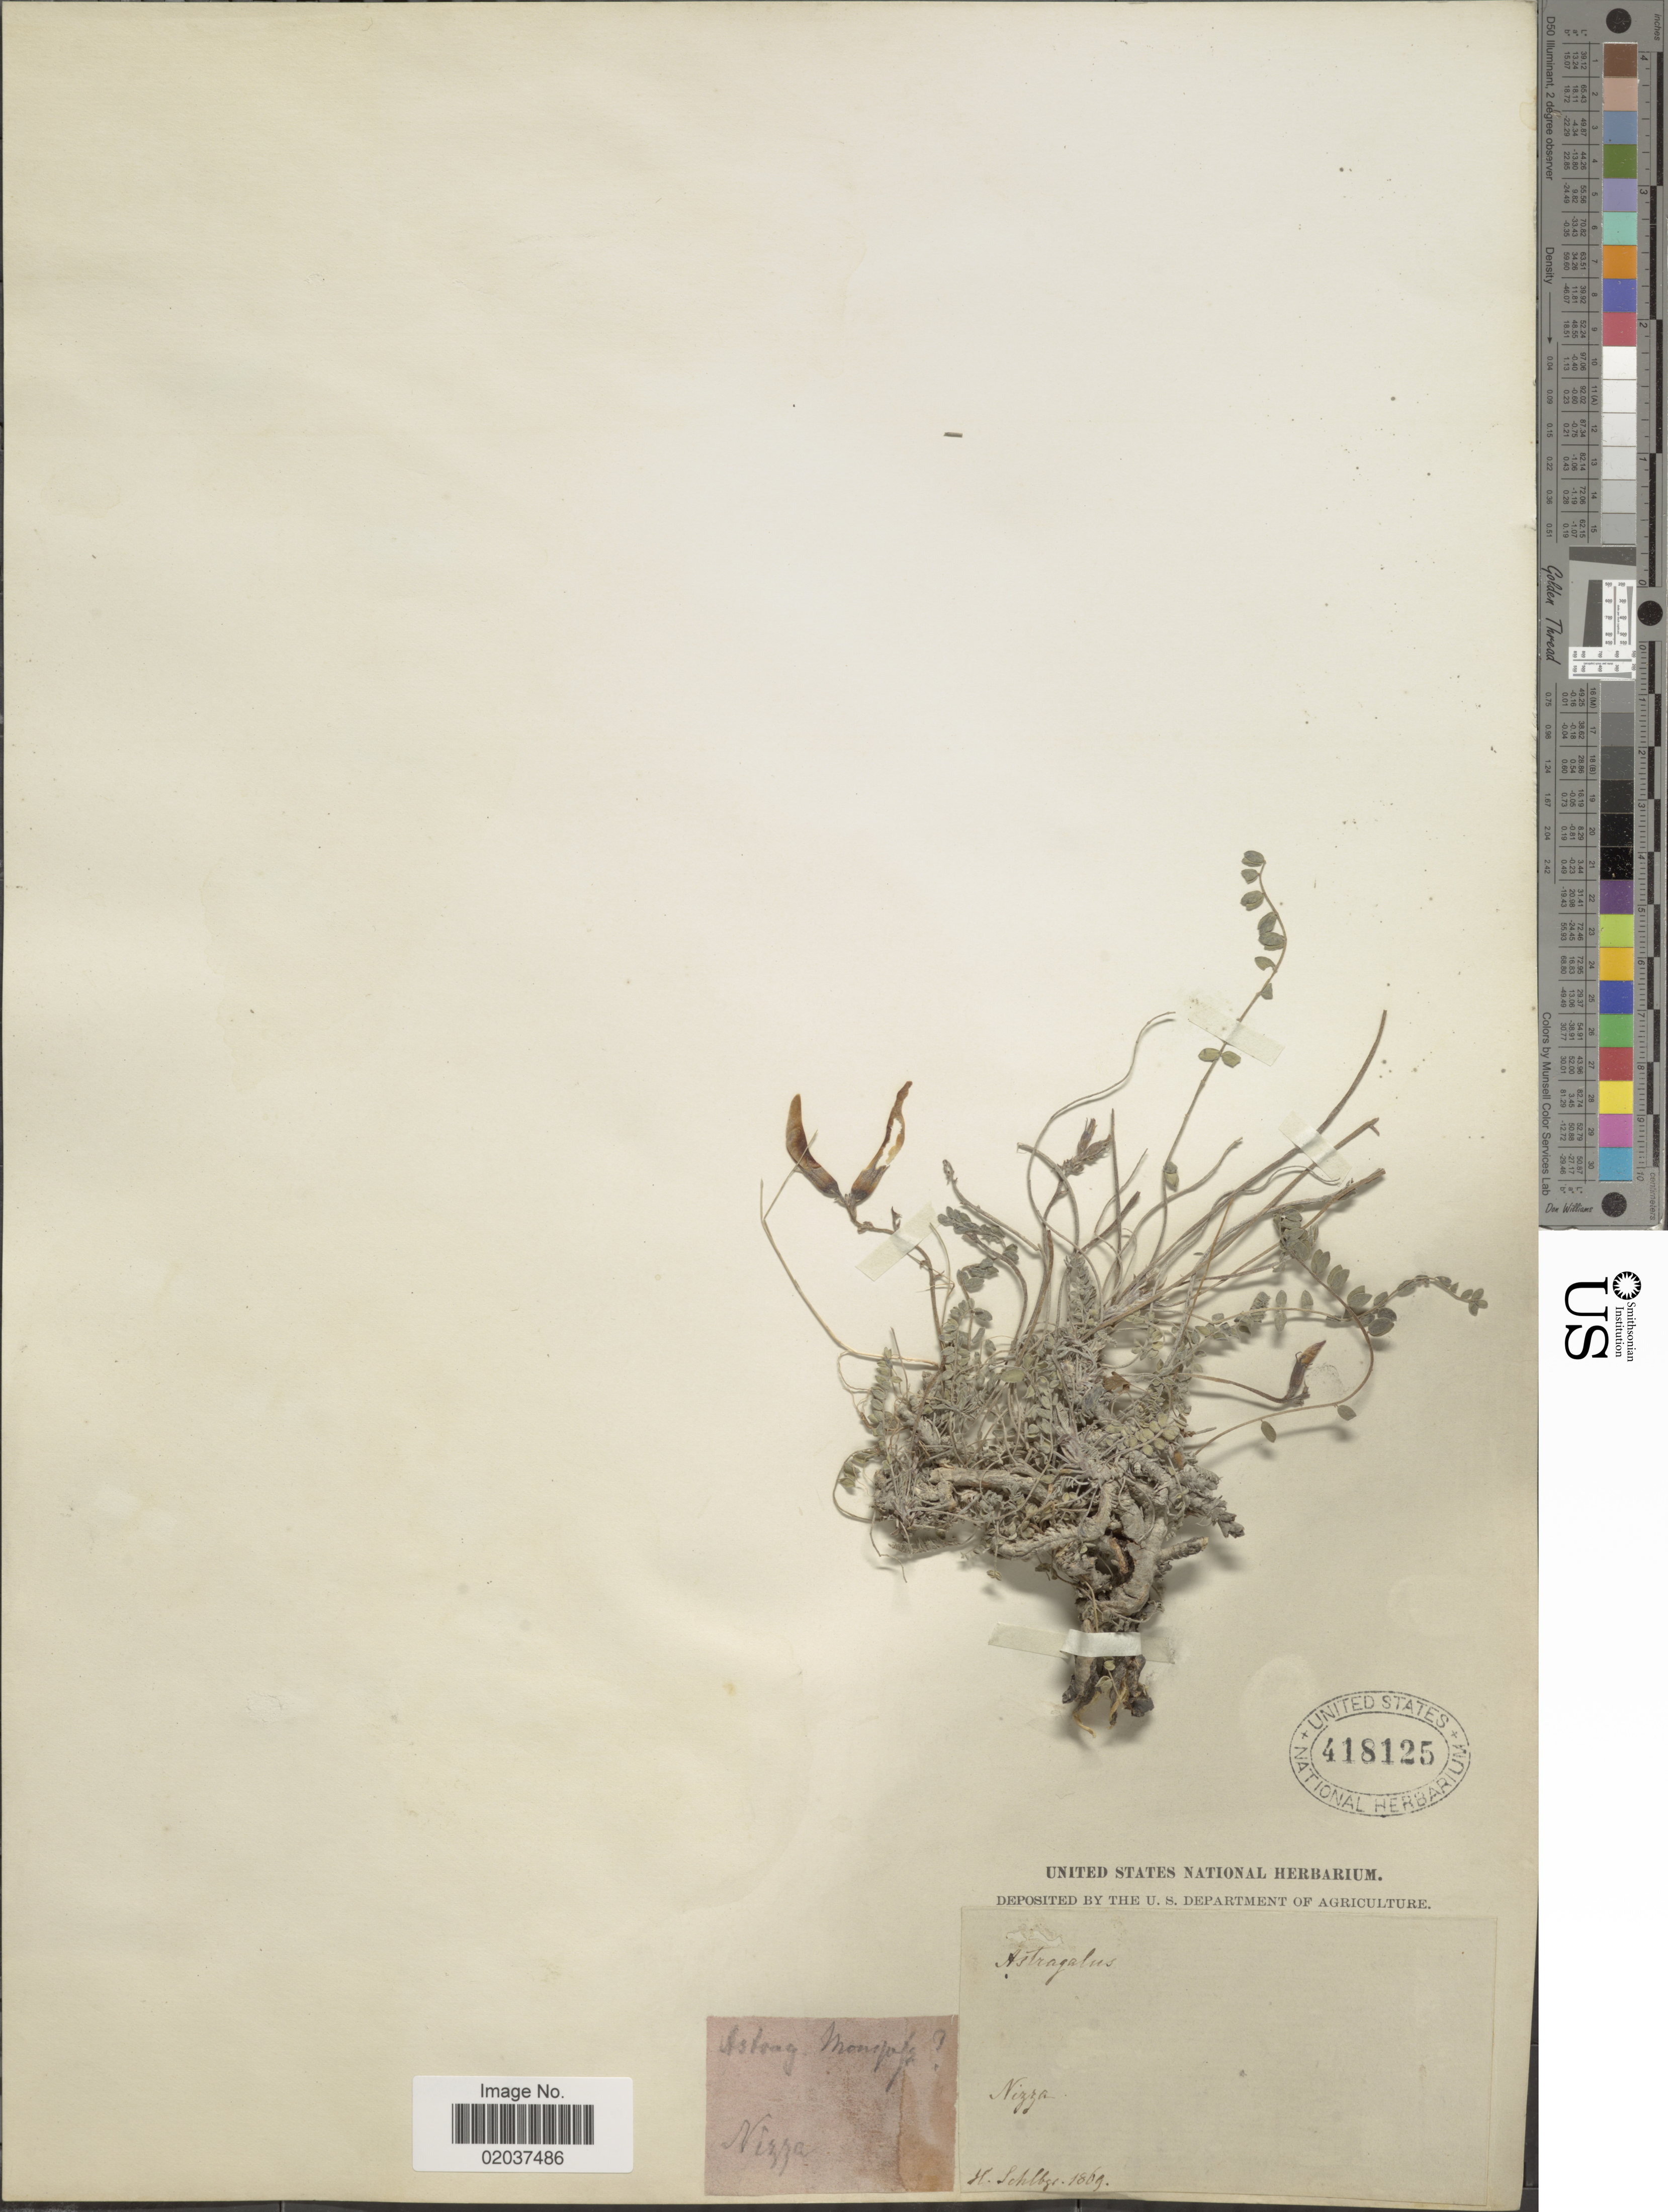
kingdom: Plantae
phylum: Tracheophyta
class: Magnoliopsida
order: Fabales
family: Fabaceae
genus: Astragalus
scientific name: Astragalus sp.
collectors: H. Schlbgr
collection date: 1869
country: Italy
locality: Nizza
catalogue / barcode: US 418125